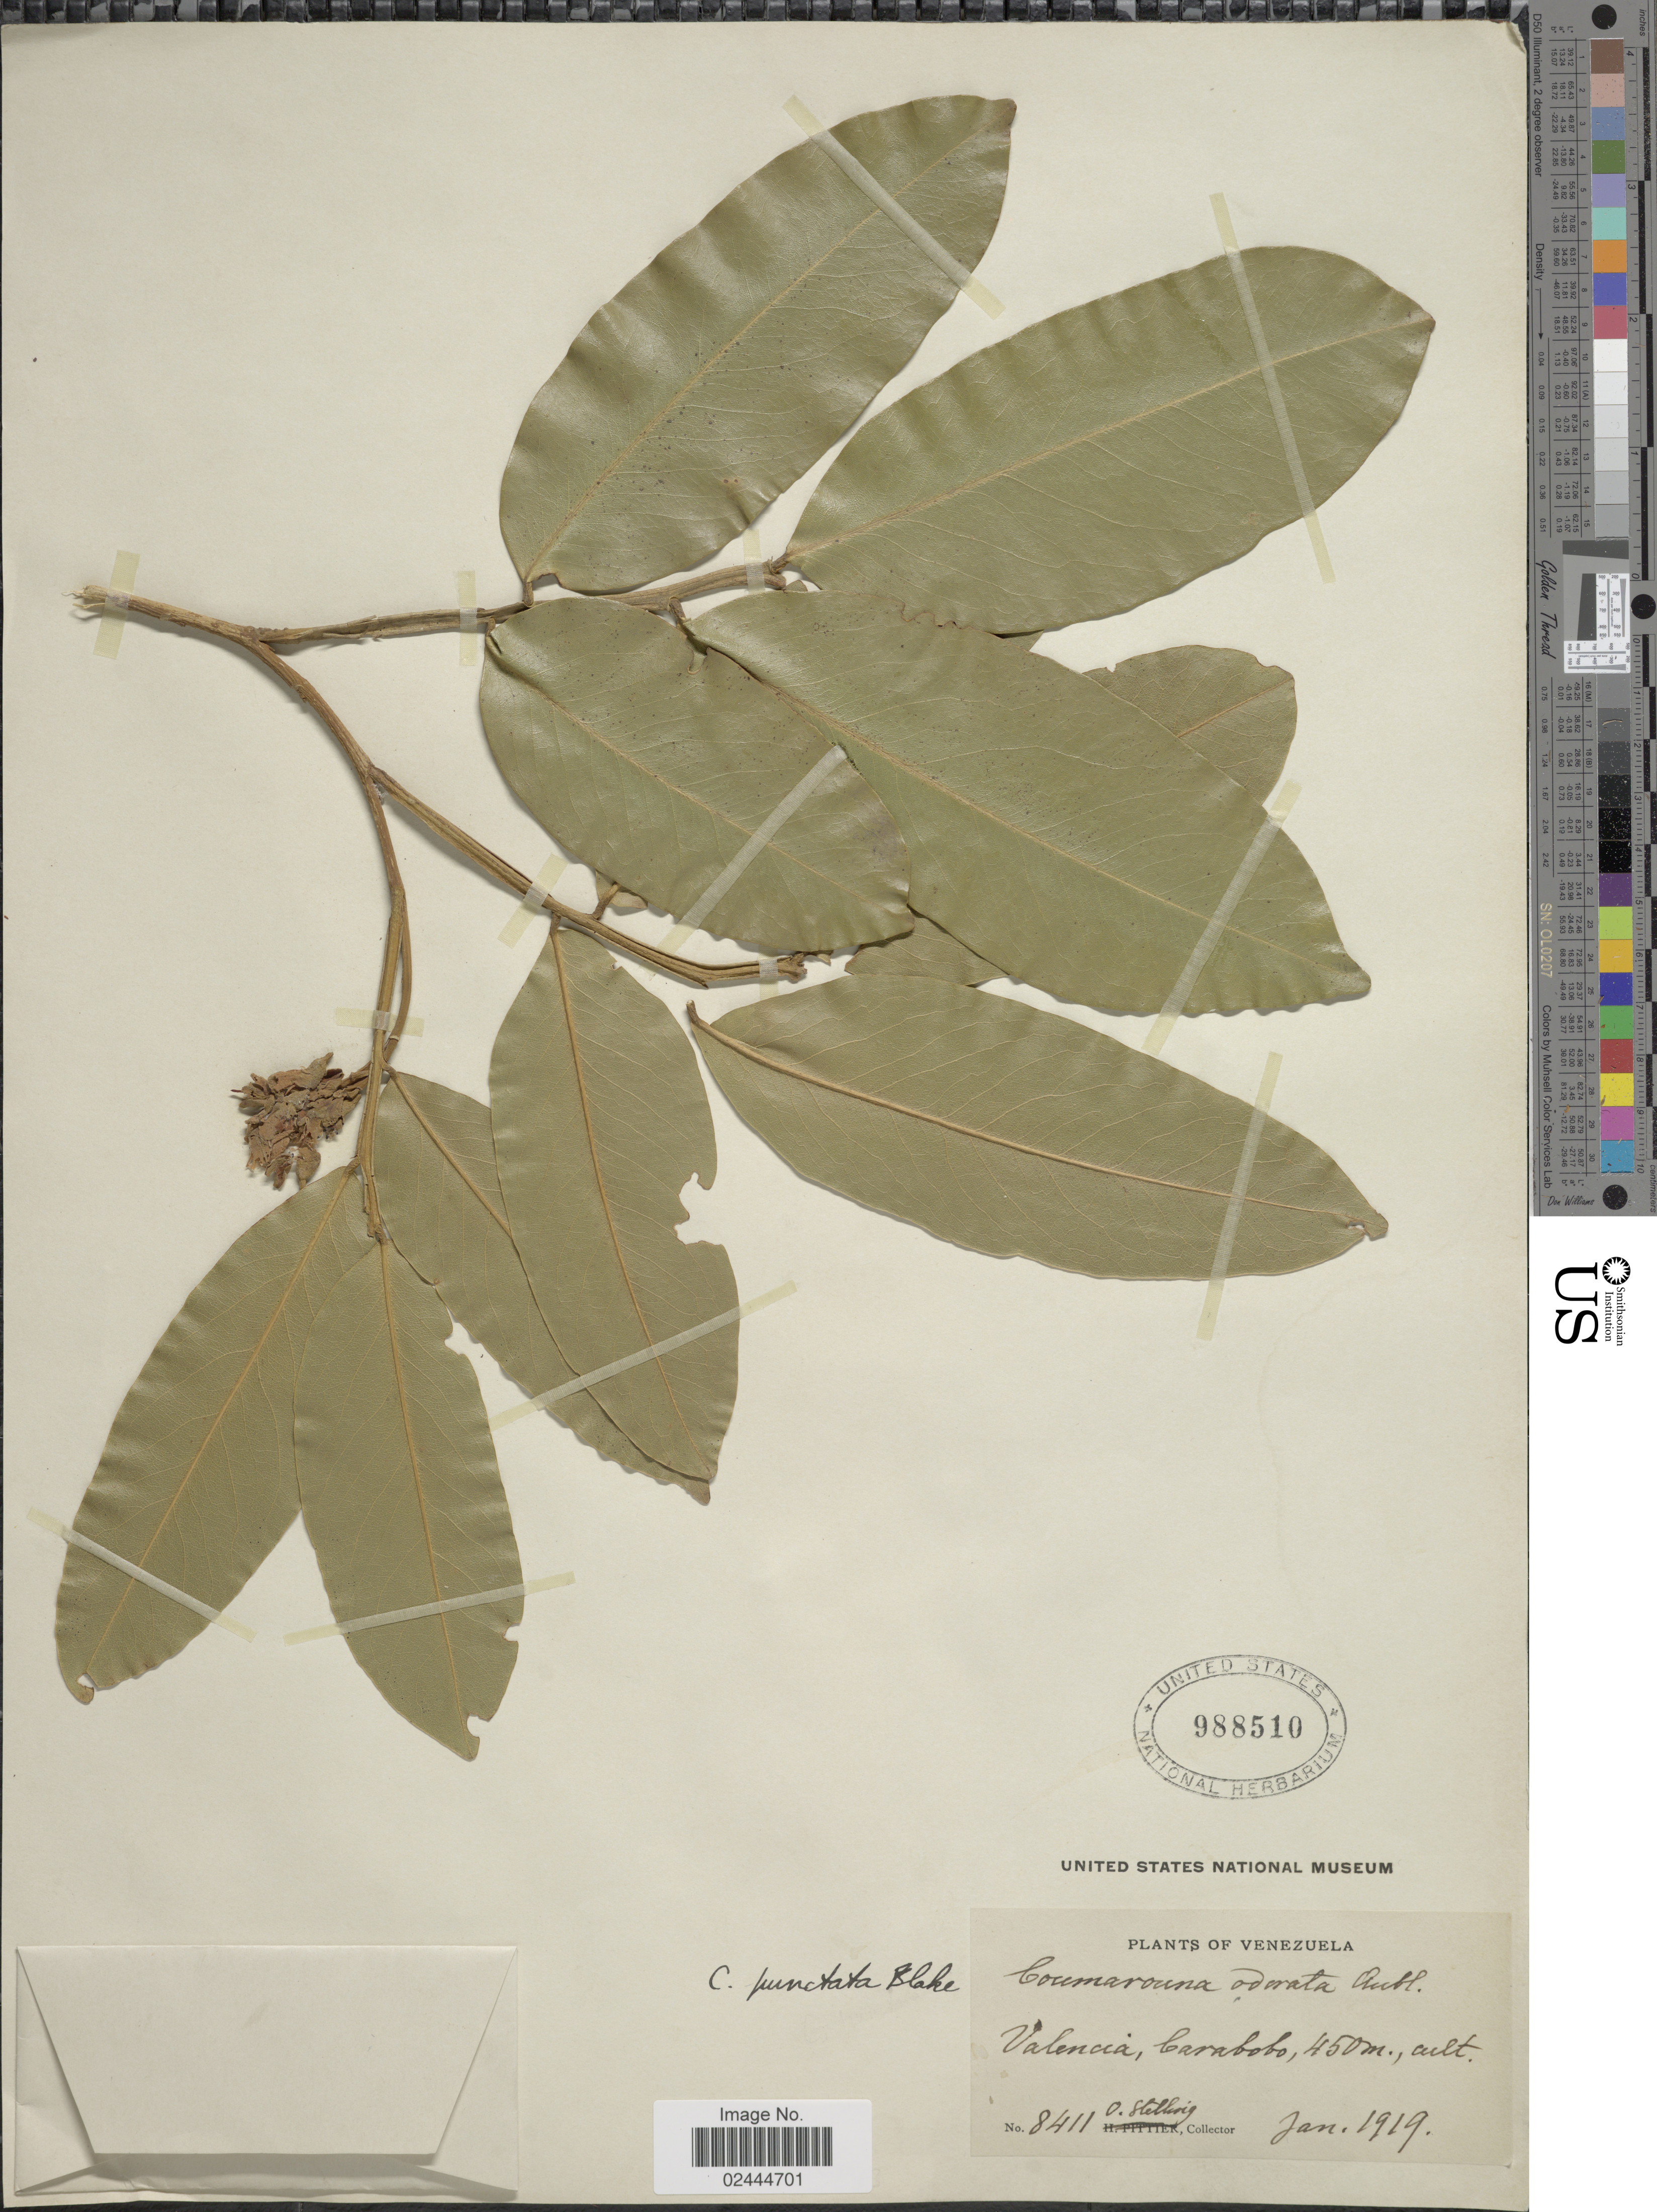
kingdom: Plantae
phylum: Tracheophyta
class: Magnoliopsida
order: Fabales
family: Fabaceae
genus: Dipteryx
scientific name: Dipteryx punctata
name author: (S.F. Blake) Amshoff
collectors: O. Stelling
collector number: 8411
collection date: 1919-01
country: Venezuela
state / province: Carabobo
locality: Valencia, Carabobo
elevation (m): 450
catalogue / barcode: US 988510